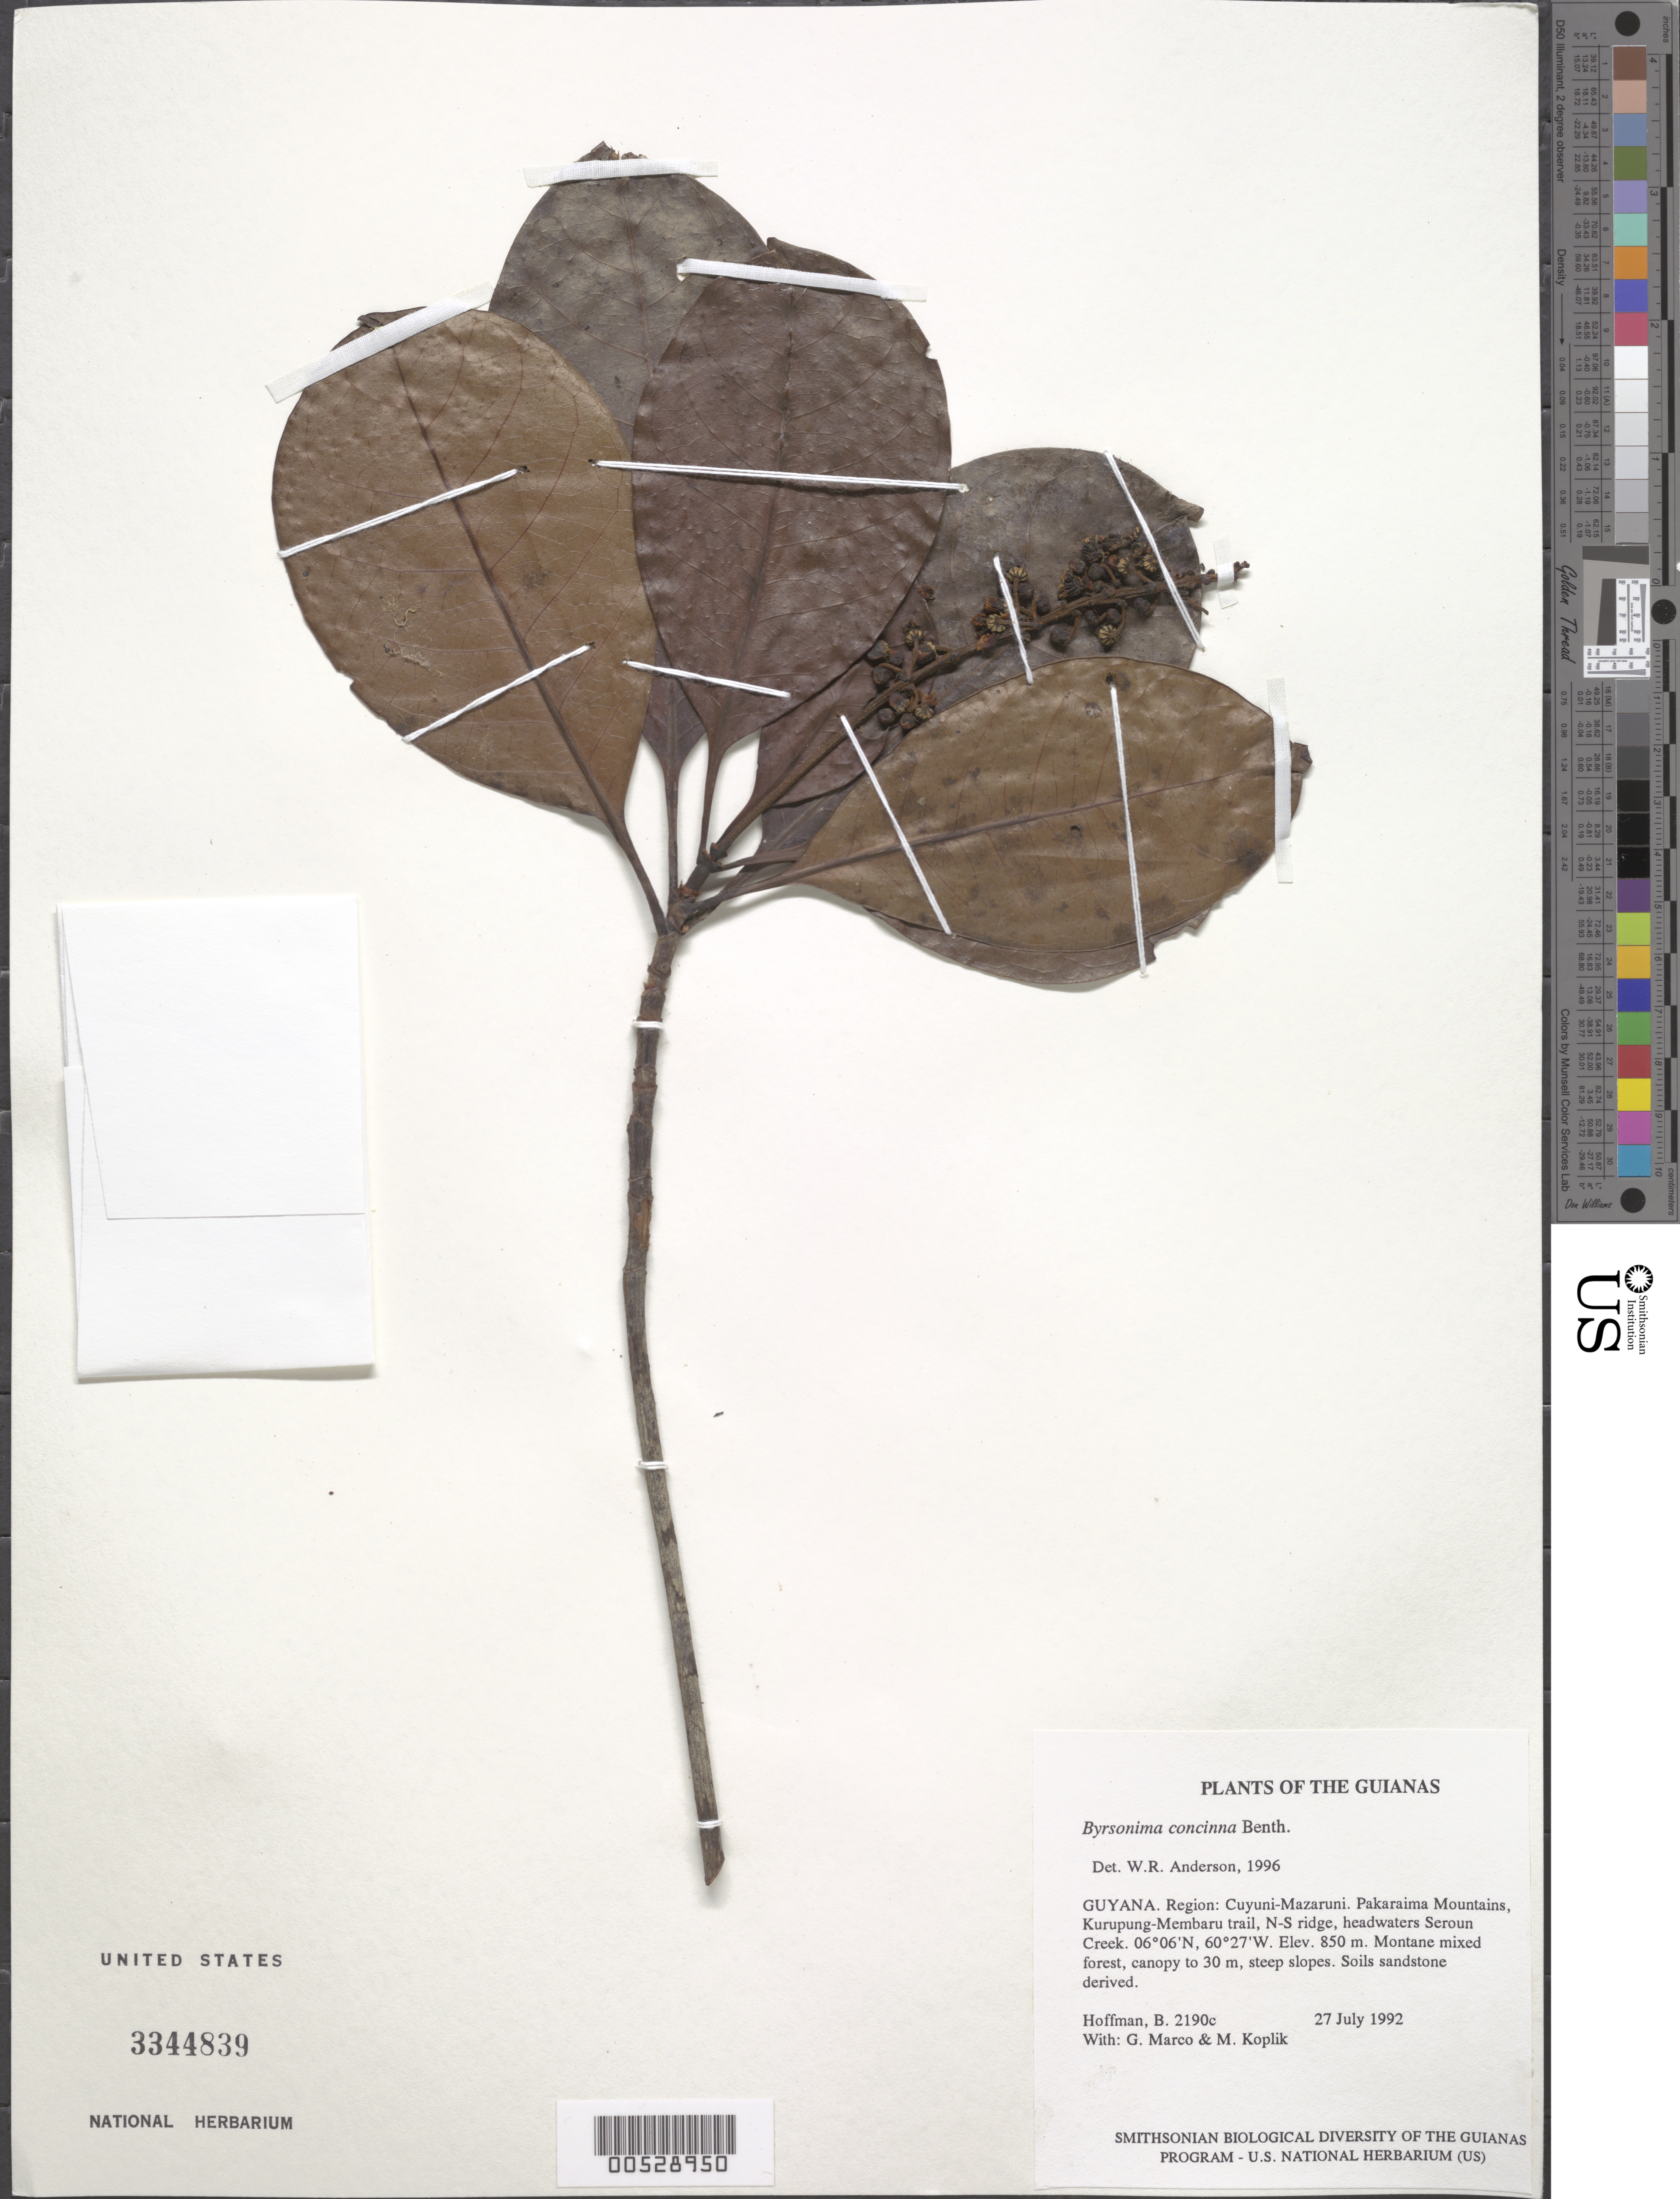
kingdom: Plantae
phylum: Tracheophyta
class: Magnoliopsida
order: Malpighiales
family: Malpighiaceae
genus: Byrsonima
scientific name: Byrsonima concinna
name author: Benth.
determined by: Anderson, W. R., (MICH), University of Michigan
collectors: B. Hoffman, G. Marco & M. Koplik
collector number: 2190 c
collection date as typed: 27 July 1992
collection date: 1992-07-27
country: Guyana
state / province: Cuyuni-Mazaruni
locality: Pakaraima Mountains, Kurupung-Membaru trail, N-S ridge, divide between the two watersheds, headwaters Seroun Creek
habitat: Montane mixed forest, canopy to 30 m, steep slopes. Soils sandstone derived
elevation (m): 850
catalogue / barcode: US 3344839